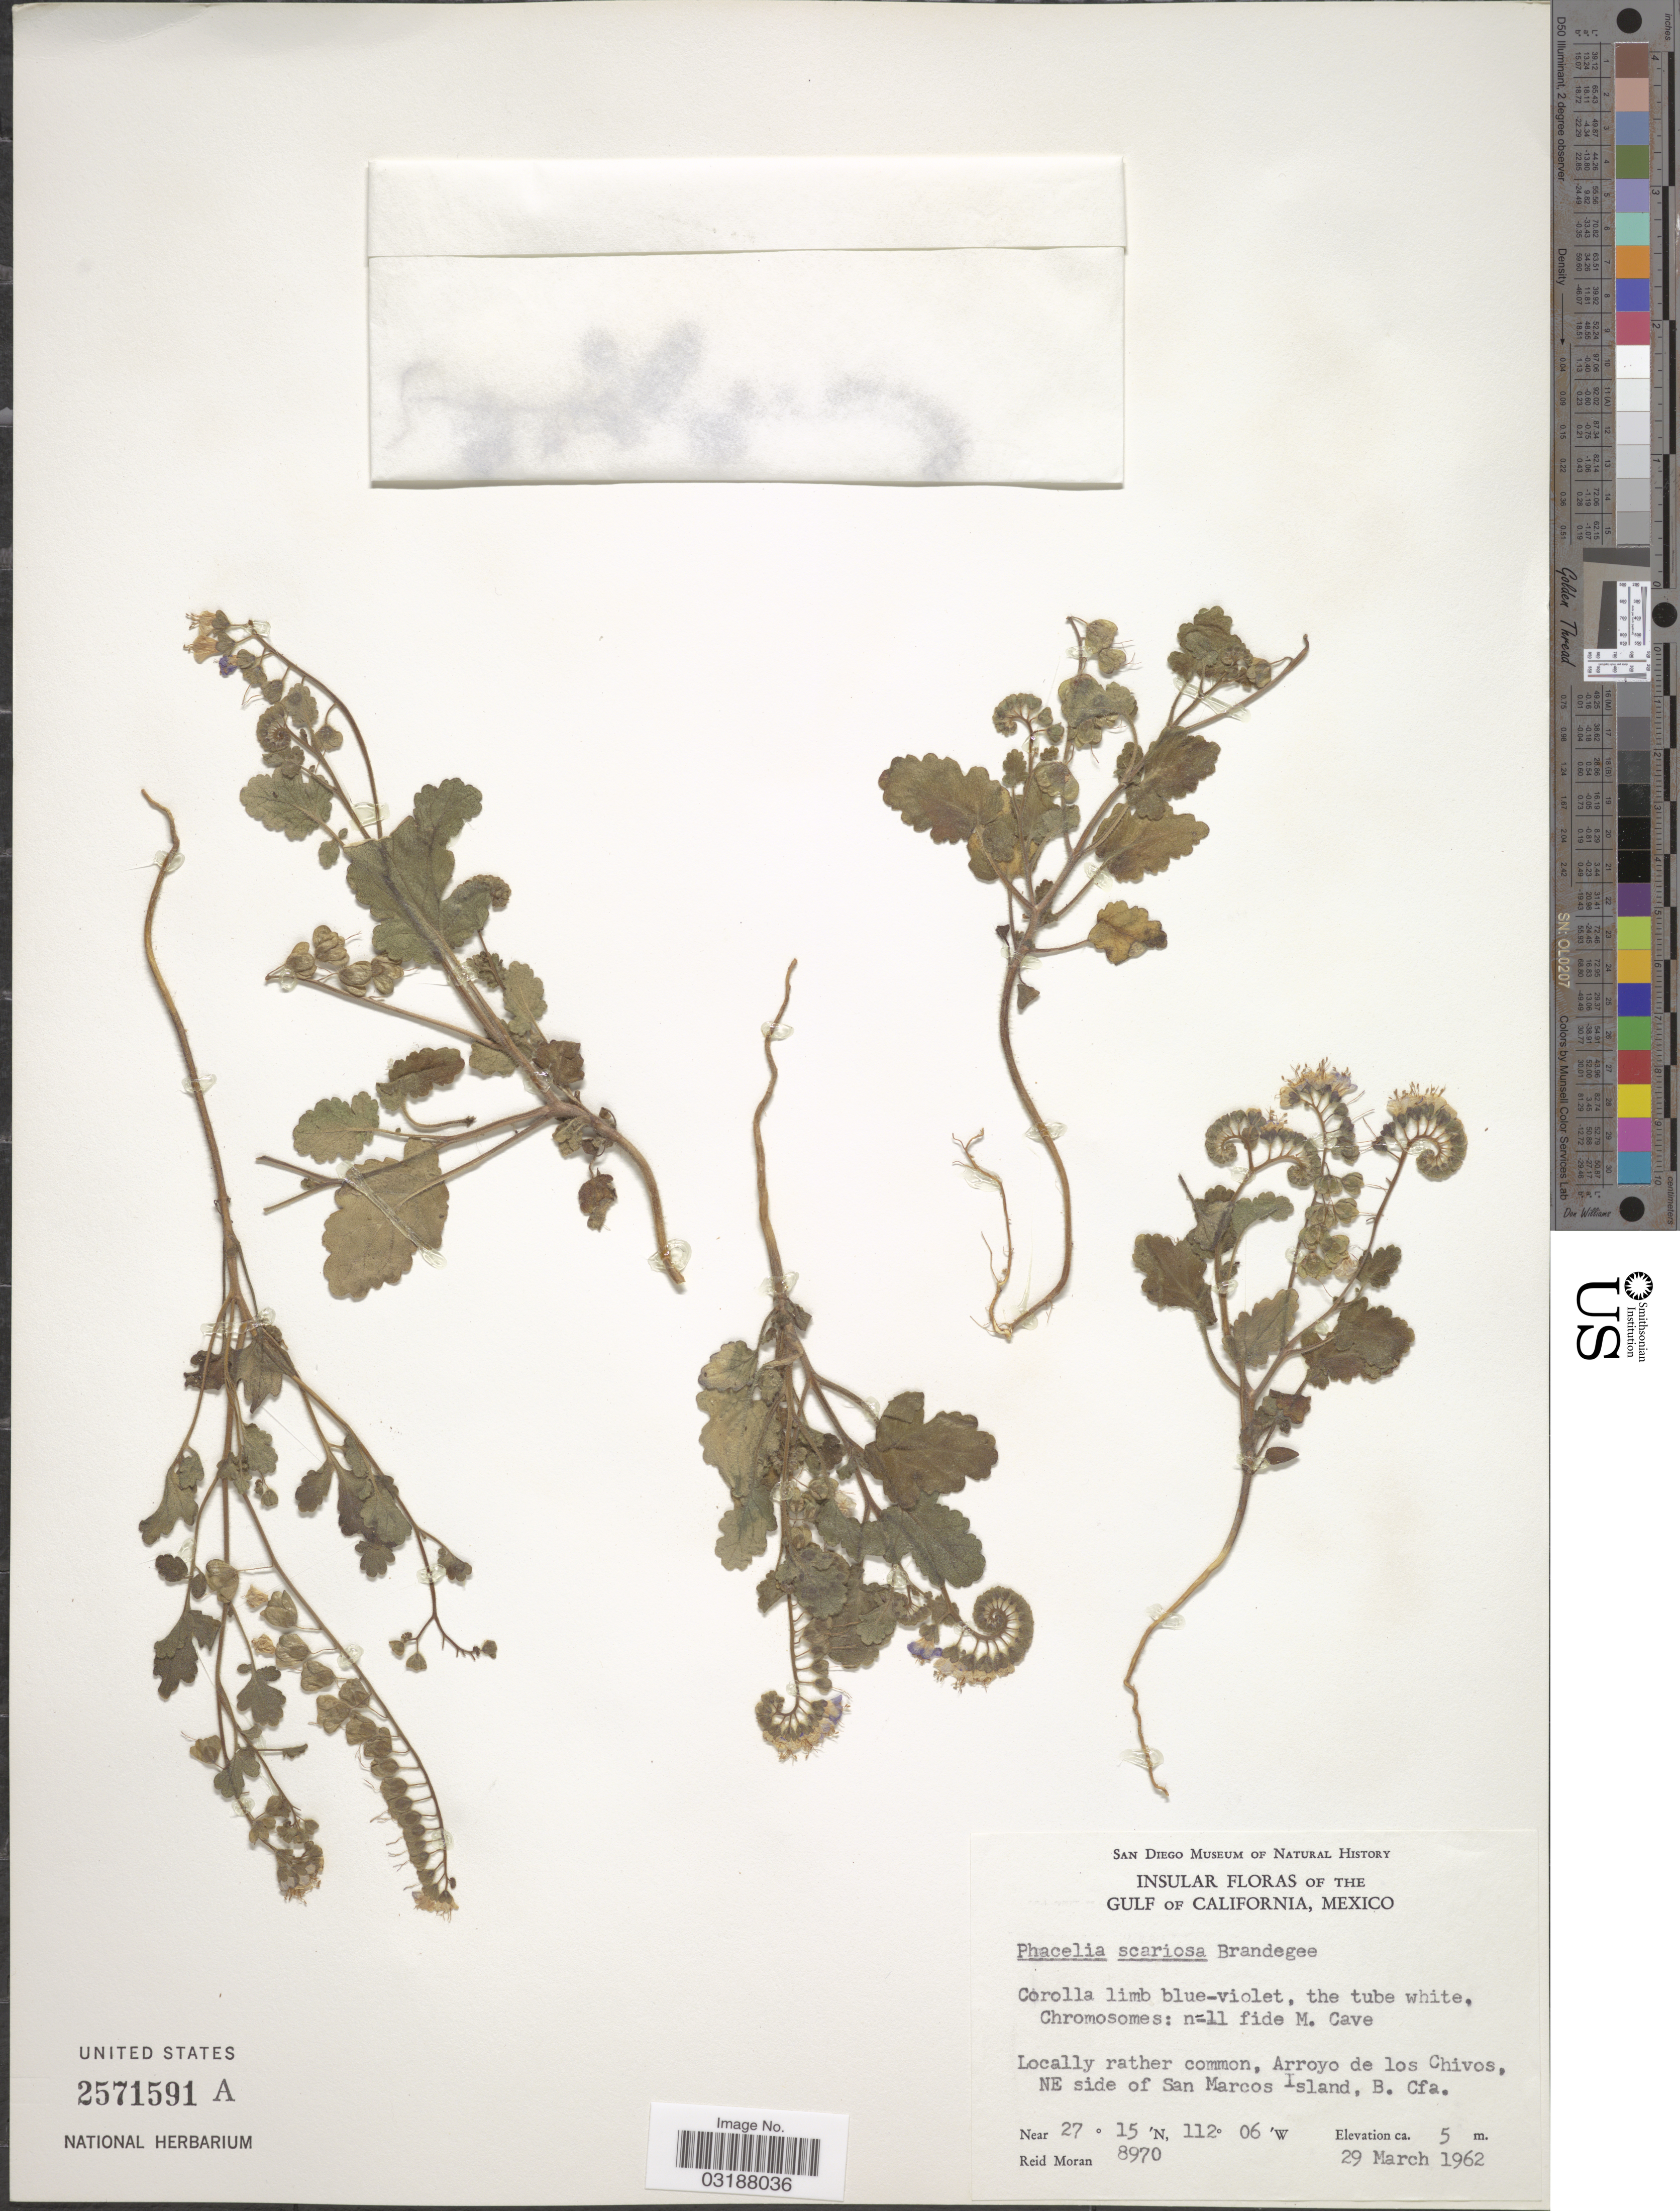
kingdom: Plantae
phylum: Tracheophyta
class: Magnoliopsida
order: Boraginales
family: Hydrophyllaceae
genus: Phacelia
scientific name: Phacelia scariosa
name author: Brandegee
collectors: R. Moran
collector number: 8970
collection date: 1962-03-29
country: Mexico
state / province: Baja California Sur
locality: Gulf of California, Locally rather common, Arroyo de los Chivos, NE side of San Marcos Island, B. Cfa.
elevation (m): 5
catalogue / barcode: US 2571591A